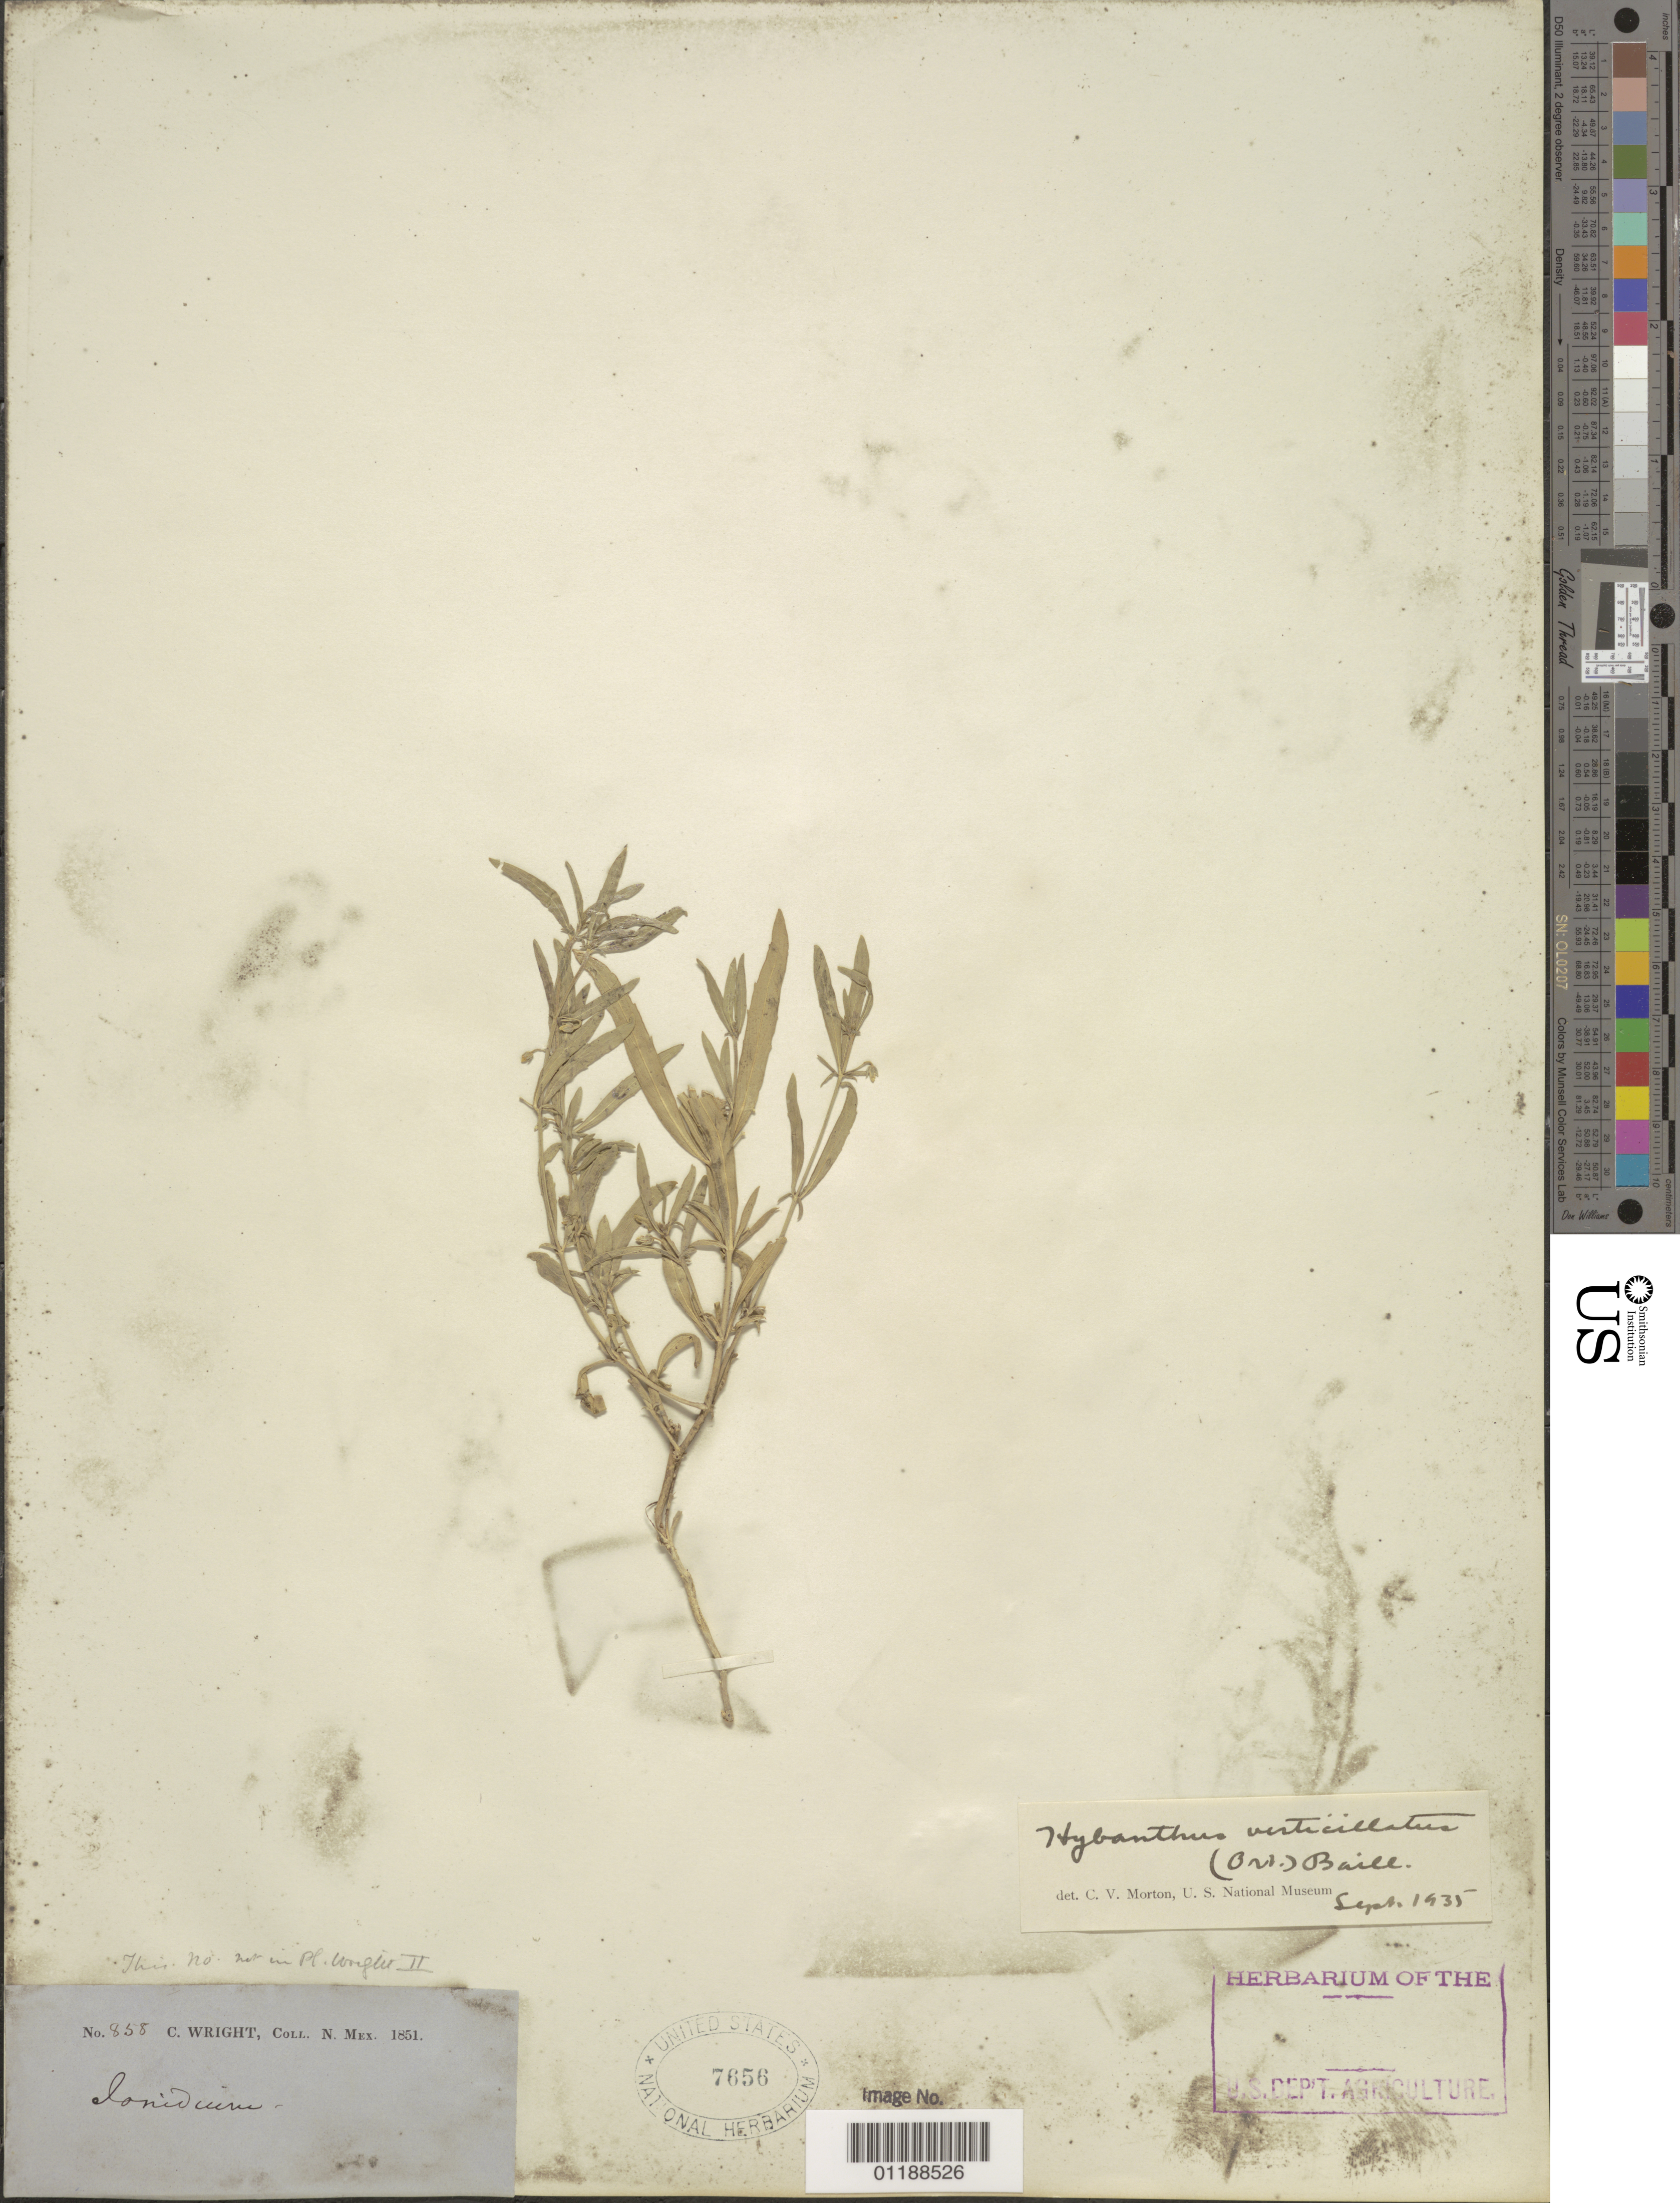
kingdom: Plantae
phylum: Tracheophyta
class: Magnoliopsida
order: Malpighiales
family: Violaceae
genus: Pombalia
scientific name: Pombalia verticillata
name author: (Ortega) Paula-Souza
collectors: C. Wright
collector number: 858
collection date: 1851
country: United States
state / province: New Mexico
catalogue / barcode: US 7656